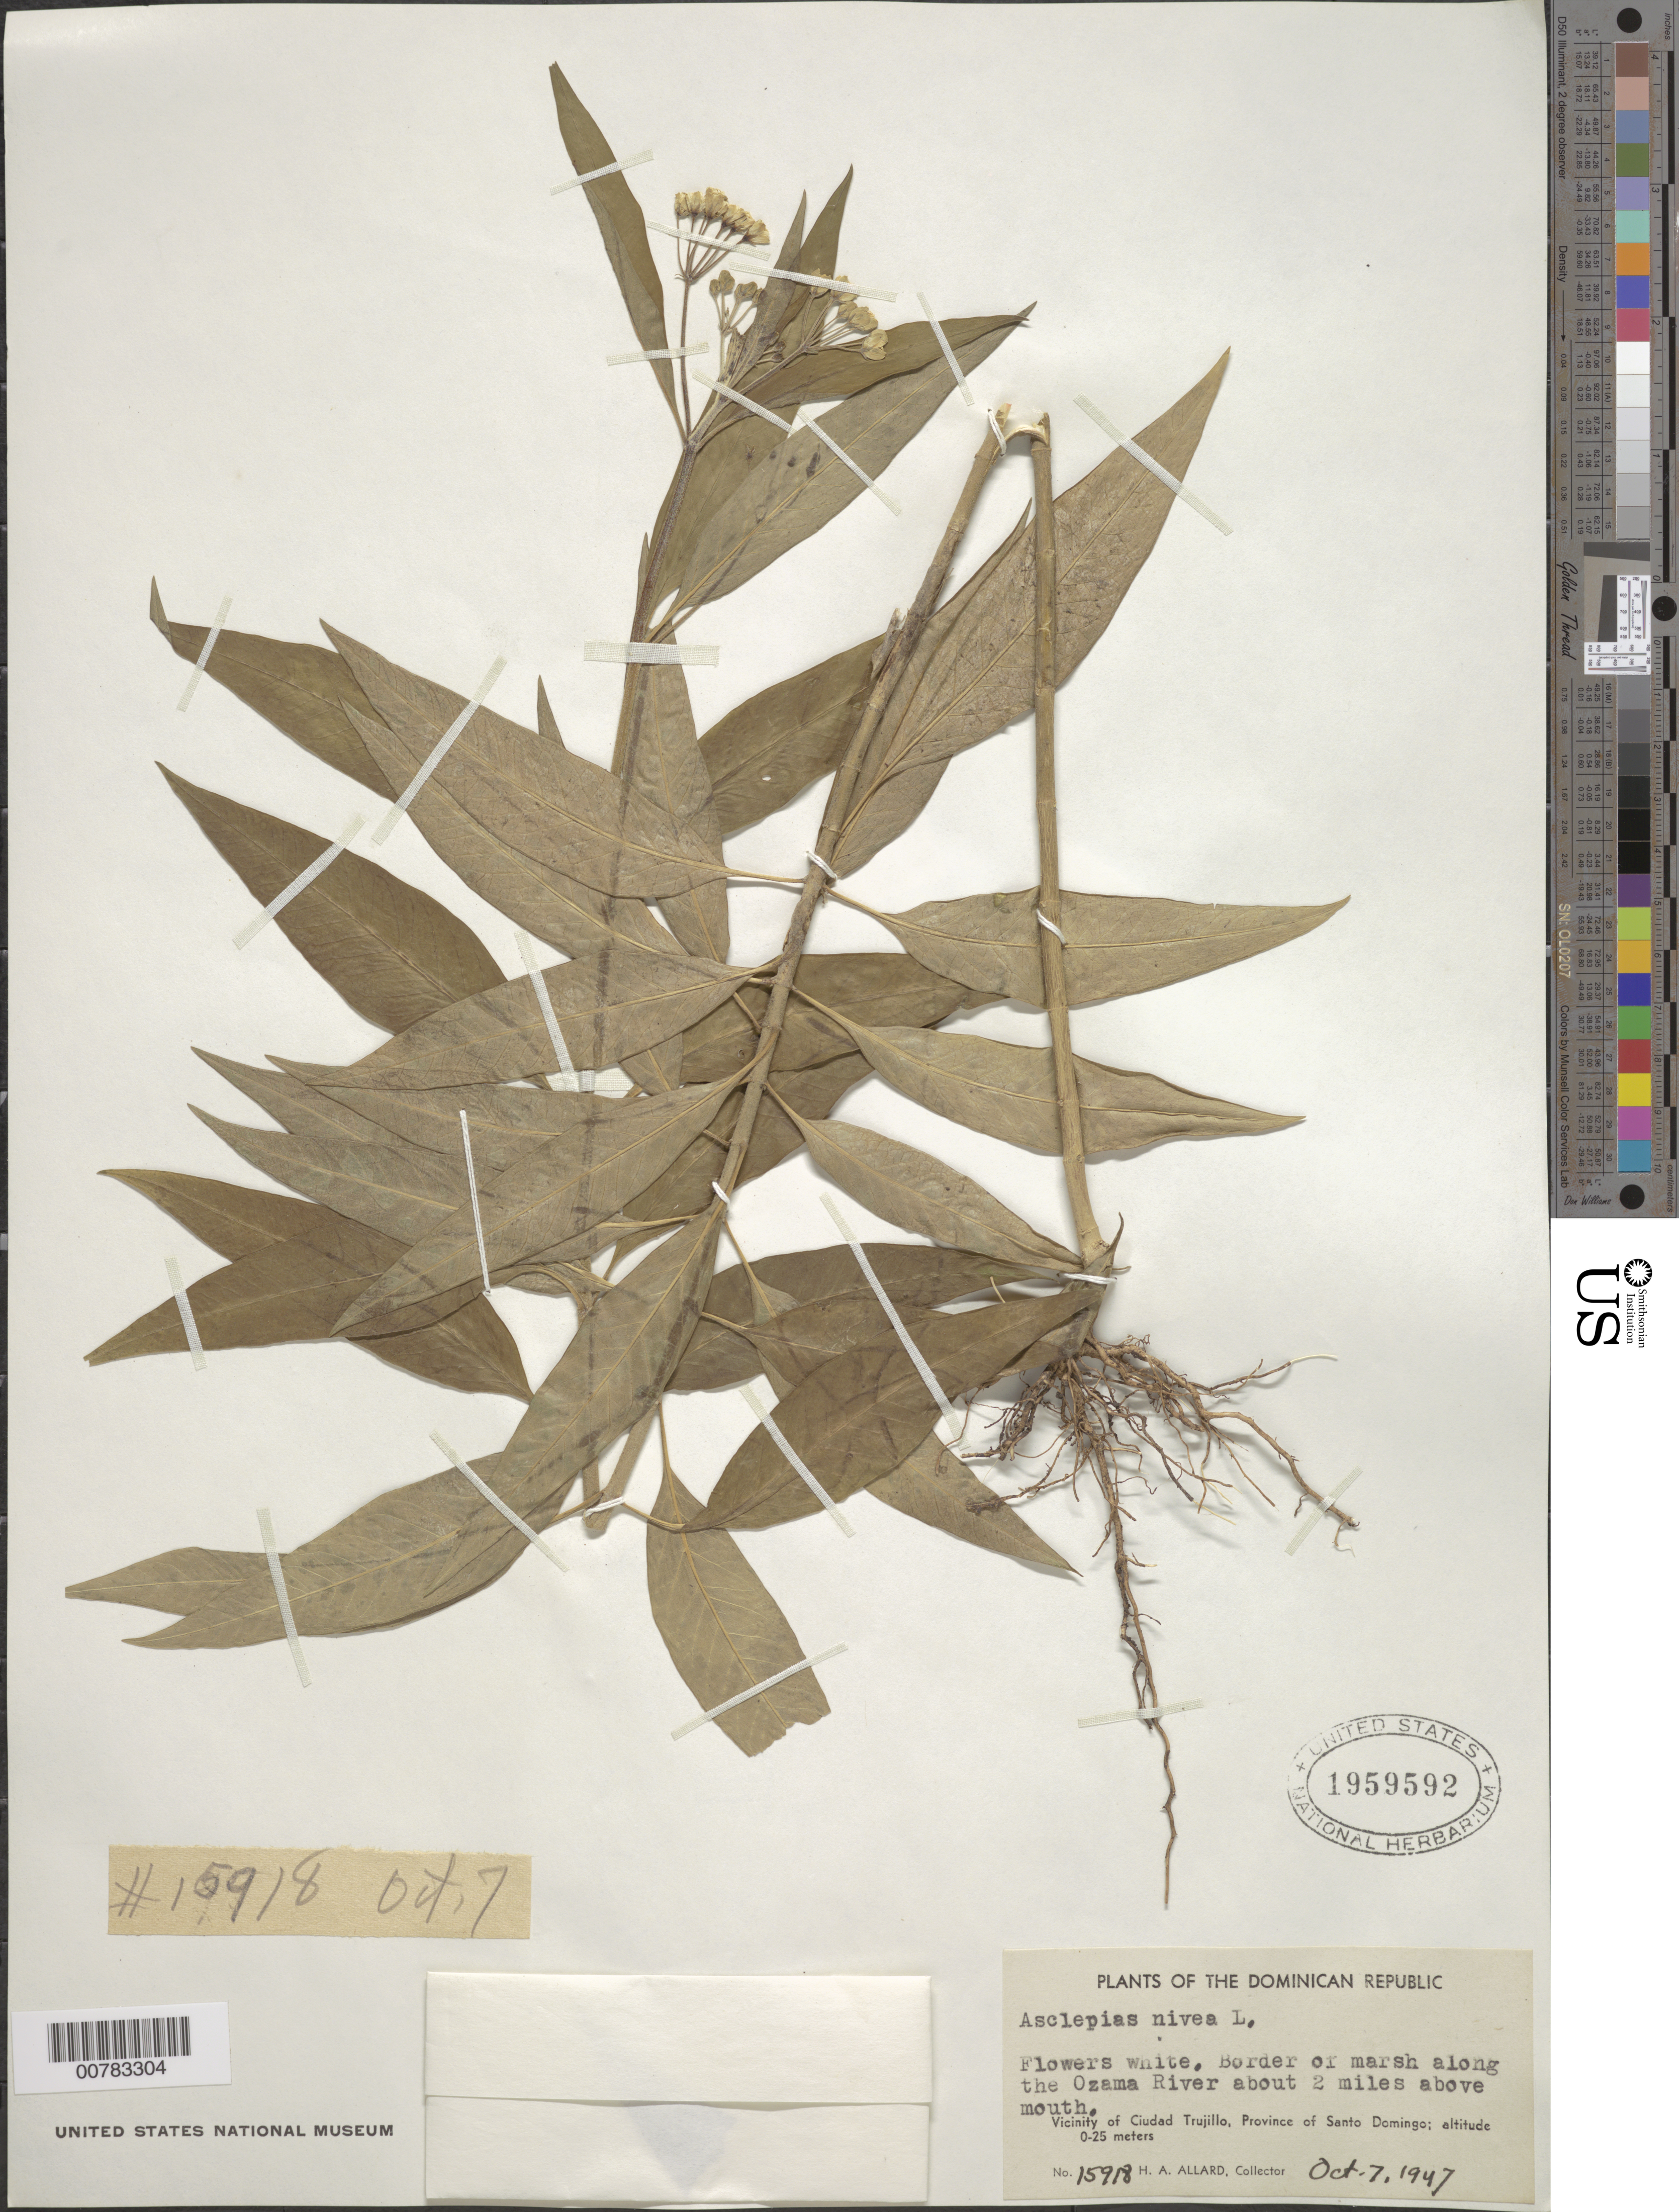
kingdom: Plantae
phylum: Tracheophyta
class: Magnoliopsida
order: Gentianales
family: Apocynaceae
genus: Asclepias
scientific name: Asclepias nivea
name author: L.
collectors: H. A. Allard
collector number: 15918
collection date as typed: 07 Oct 1947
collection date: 1947-10-07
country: Dominican Republic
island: Hispaniola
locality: Province of Santo Domingo, vicinity of Ciudad Trujillo; along Ozama River, about 2 miles above mouth.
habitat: Border of marsh along the river.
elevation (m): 0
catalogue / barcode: US 1959592